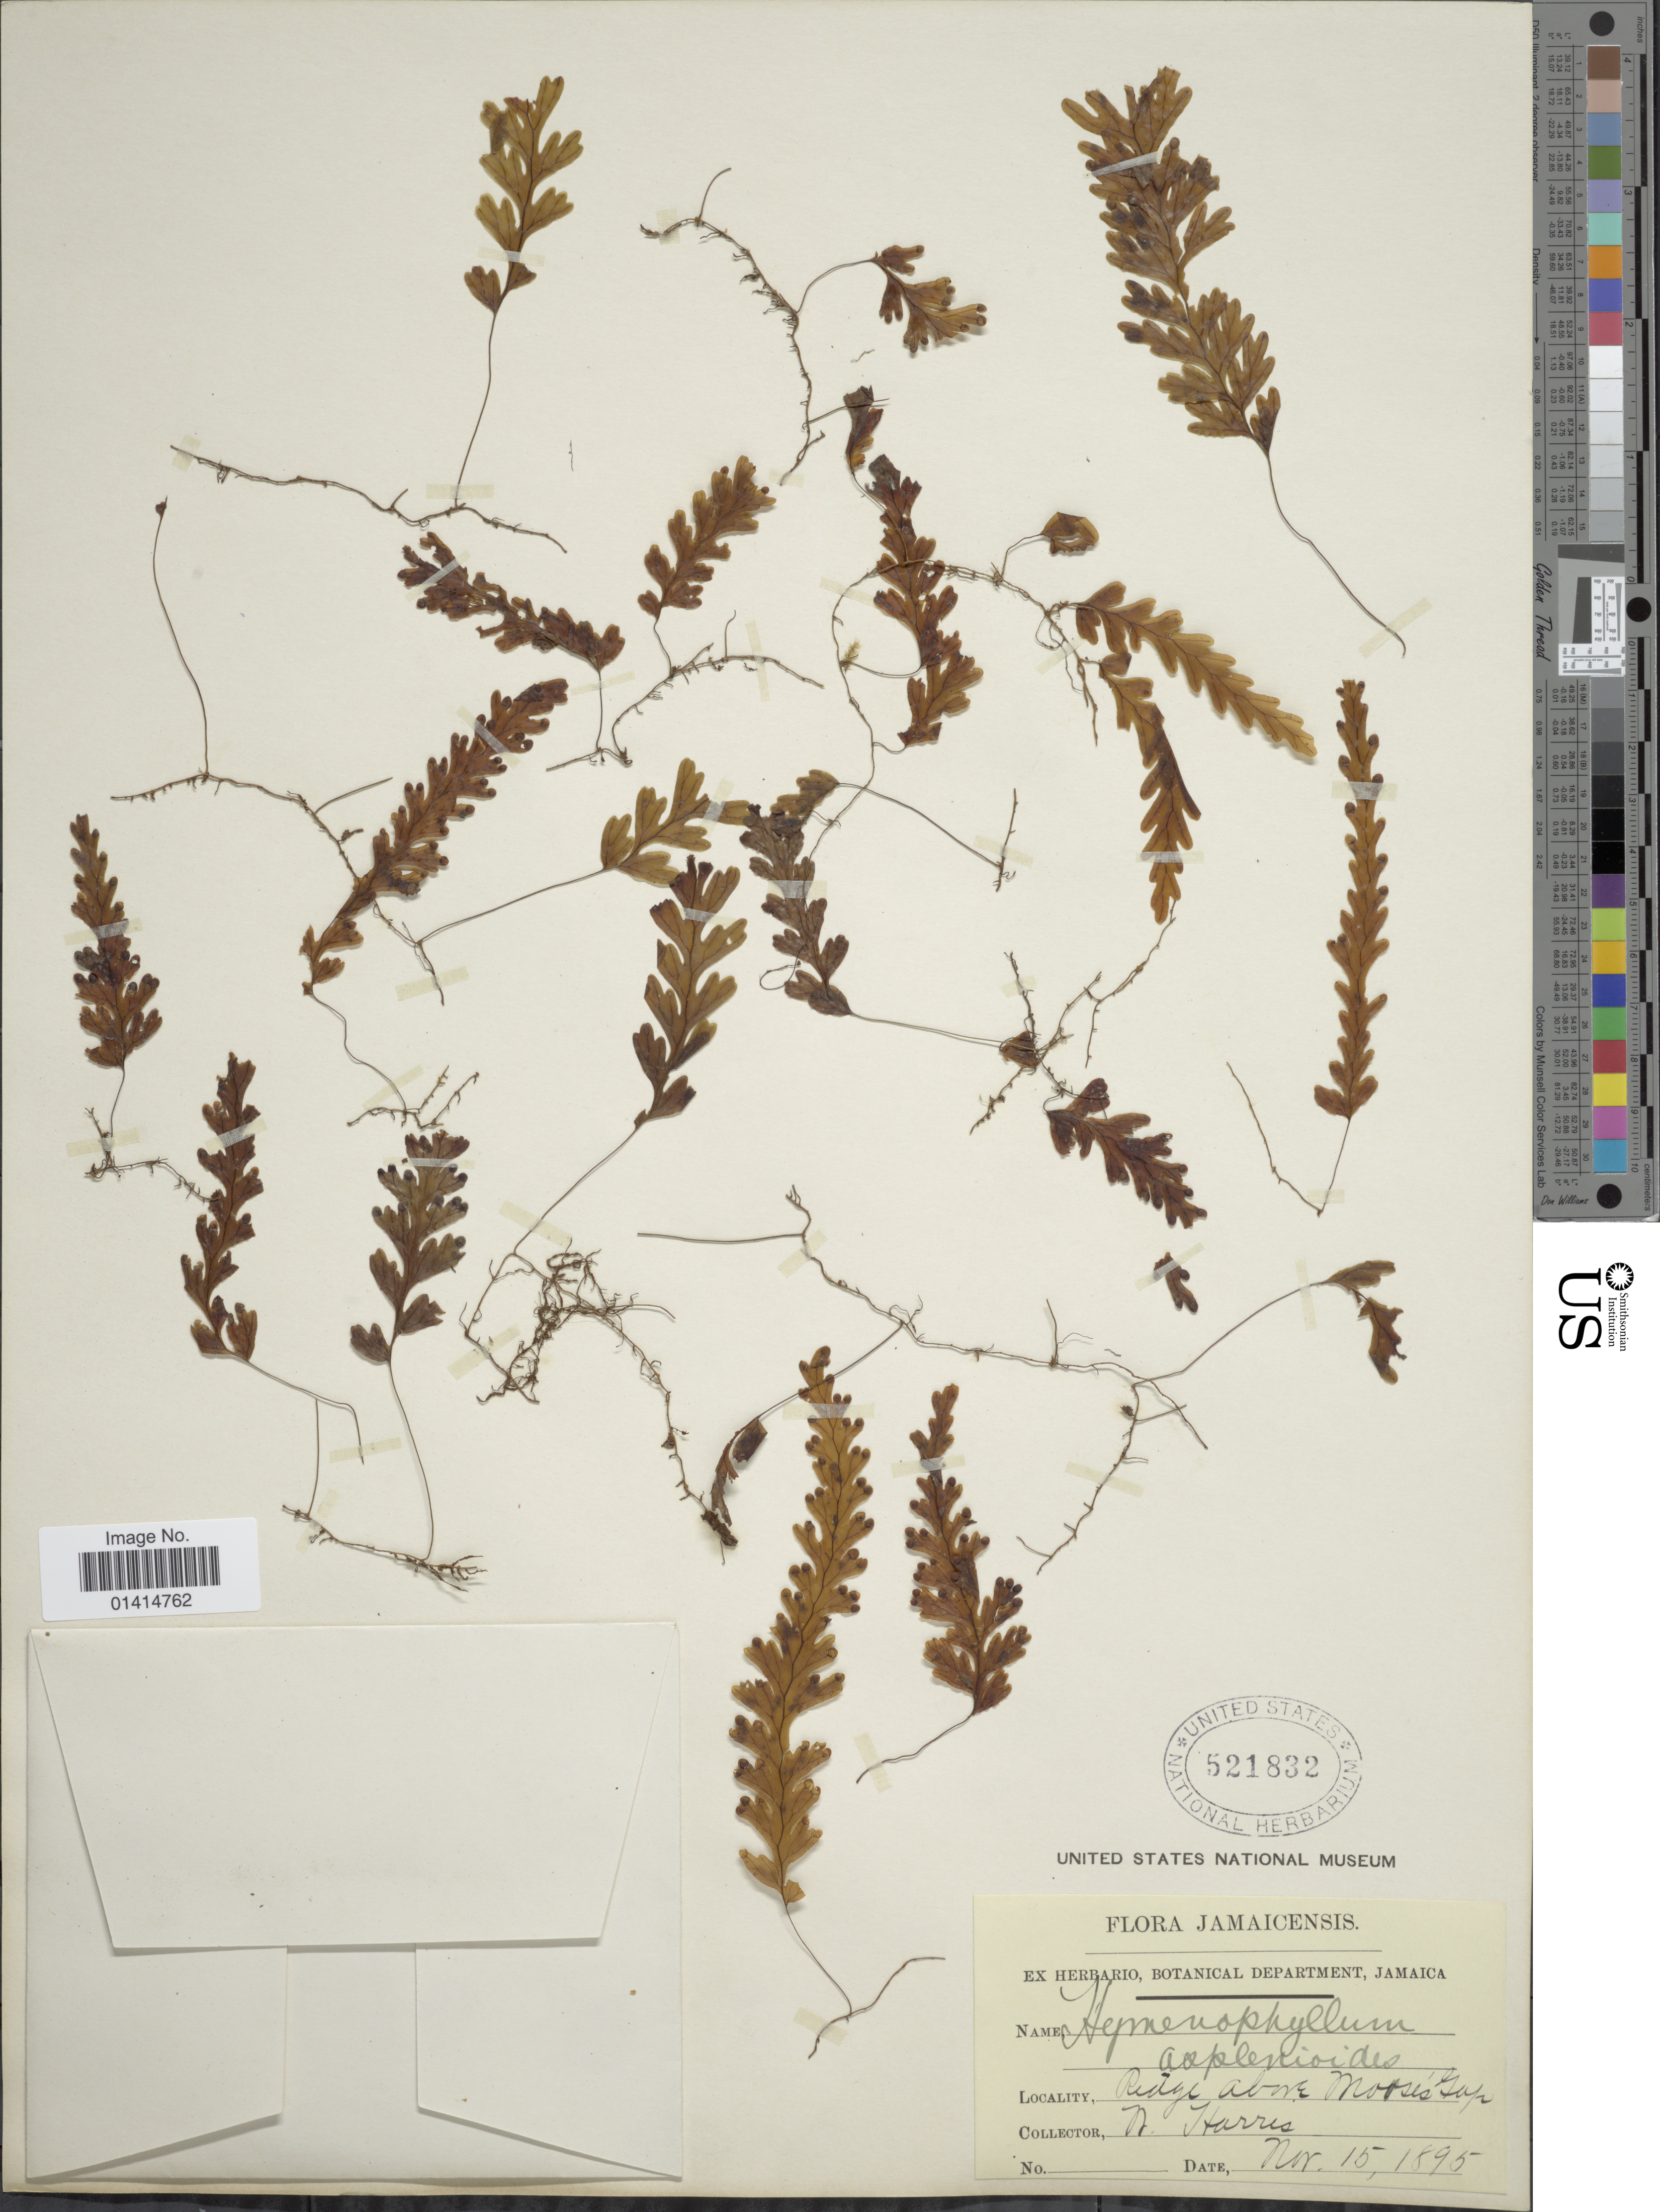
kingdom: Plantae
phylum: Tracheophyta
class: Polypodiopsida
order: Hymenophyllales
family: Hymenophyllaceae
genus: Hymenophyllum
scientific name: Hymenophyllum asplenioides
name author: (Sw.) Sw.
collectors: N. Harris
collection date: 1859-11-15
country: Jamaica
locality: Ridge above Moosis Gap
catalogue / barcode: US 521832